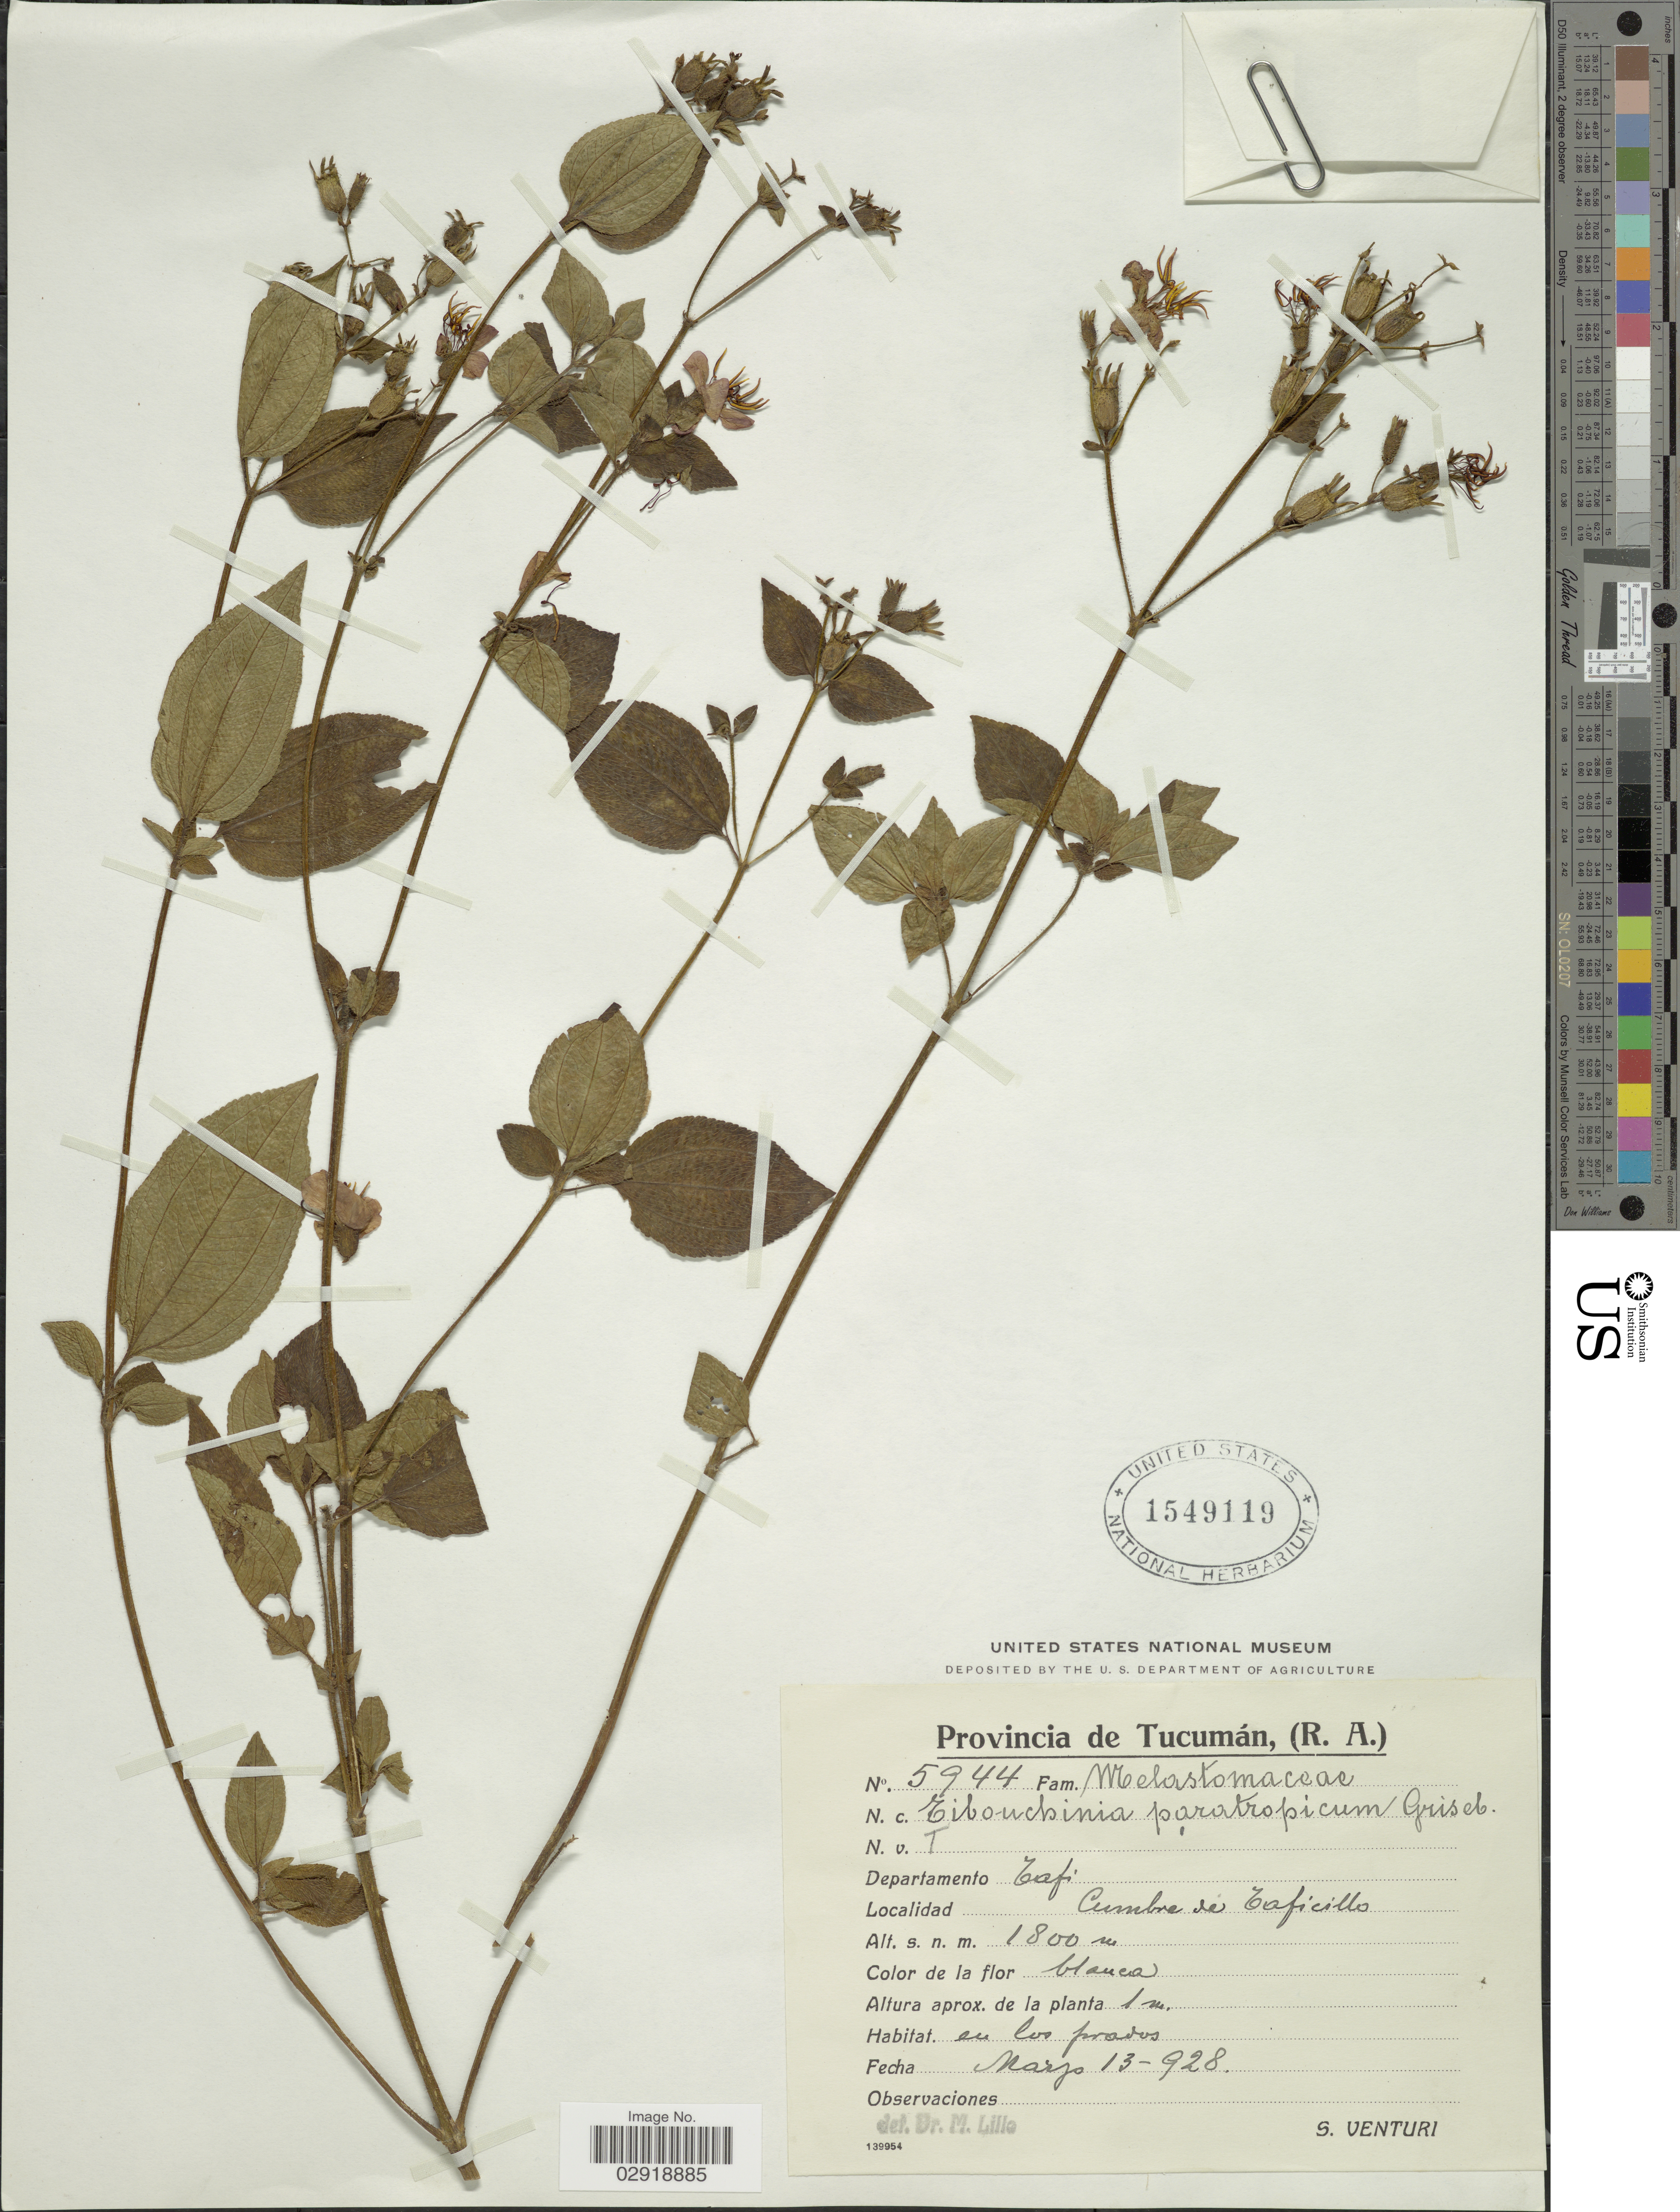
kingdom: Plantae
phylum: Tracheophyta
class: Magnoliopsida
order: Myrtales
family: Melastomataceae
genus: Chaetogastra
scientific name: Chaetogastra paratropica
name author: (Griseb.) P.J.F. Guim. & Michelang.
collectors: S. Venturi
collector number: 5944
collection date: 1928-03-13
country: Argentina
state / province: Tucuman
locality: (R.A.), Departamento Tafi. Cumbre de Taficillo.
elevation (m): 1800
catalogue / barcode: US 1549119